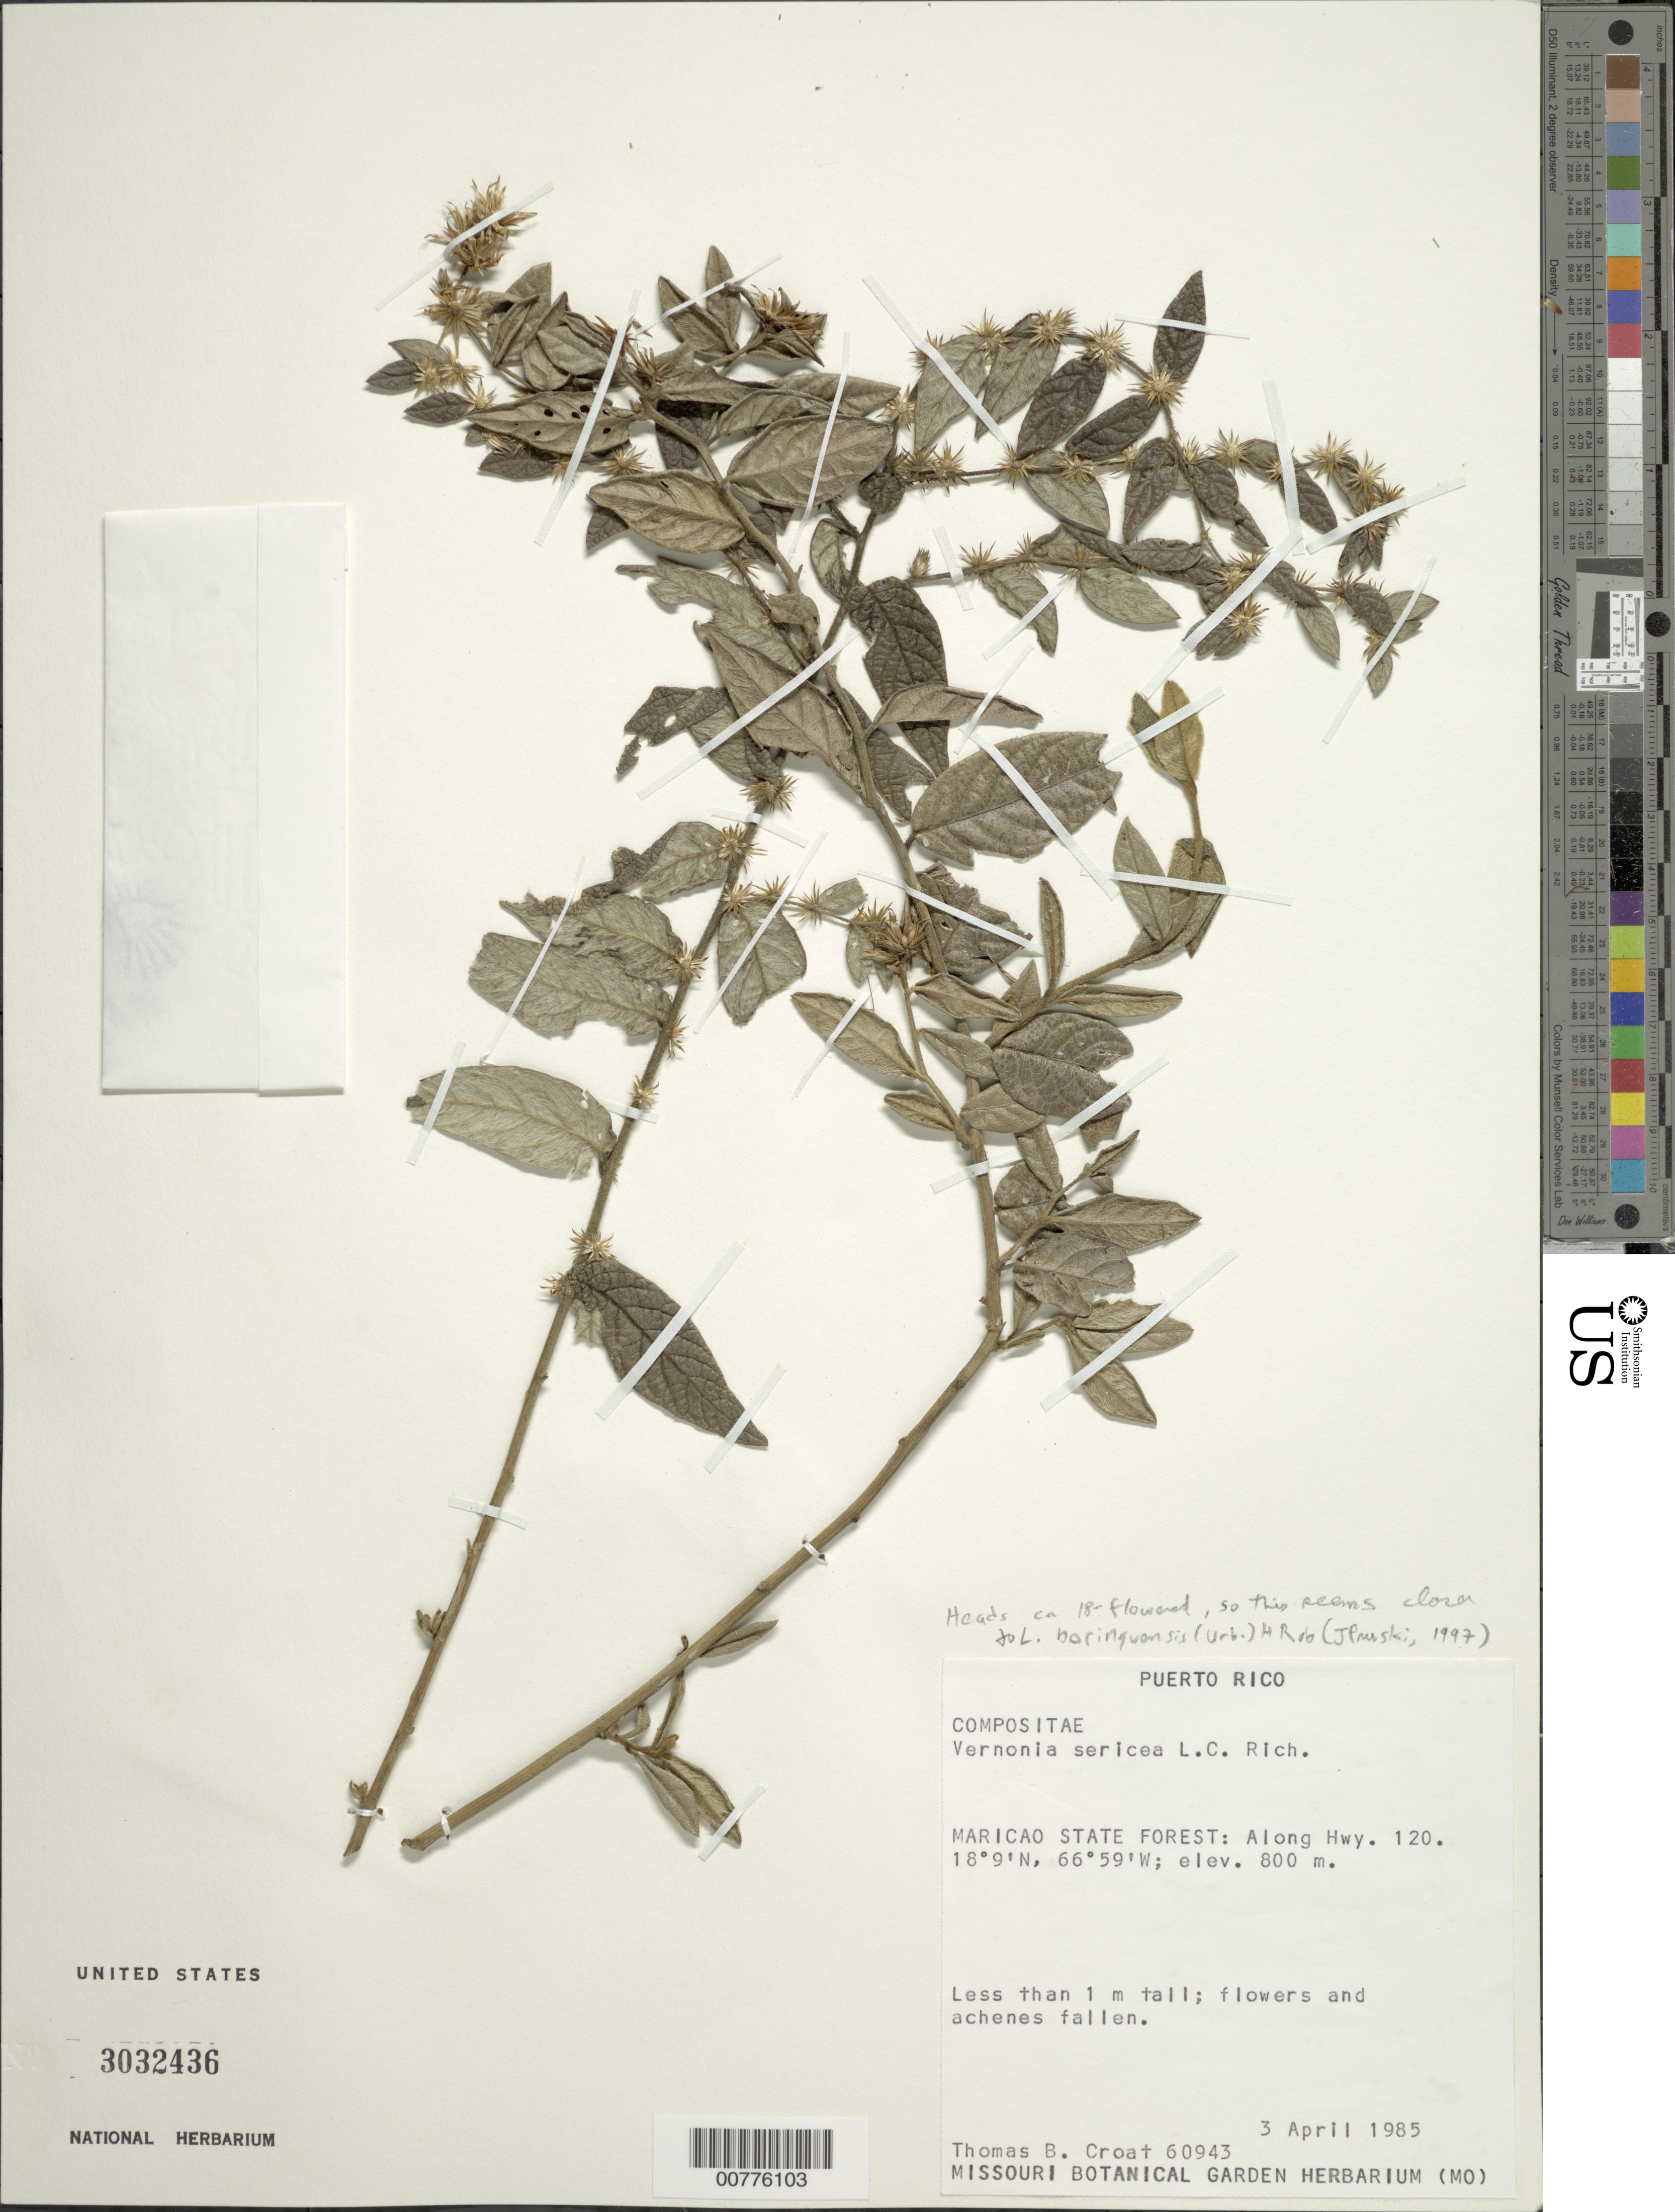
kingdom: Plantae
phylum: Tracheophyta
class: Magnoliopsida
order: Asterales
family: Asteraceae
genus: Lepidaploa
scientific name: Lepidaploa borinquensis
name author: (Urb.) H. Rob.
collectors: T. B. Croat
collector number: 60943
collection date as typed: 03 Apr 1985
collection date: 1985-04-03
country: Puerto Rico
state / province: Maricao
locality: Maricao State Forest: Along Hwy 120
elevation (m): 800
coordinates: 18.15, -66.98333333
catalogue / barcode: US 3032436